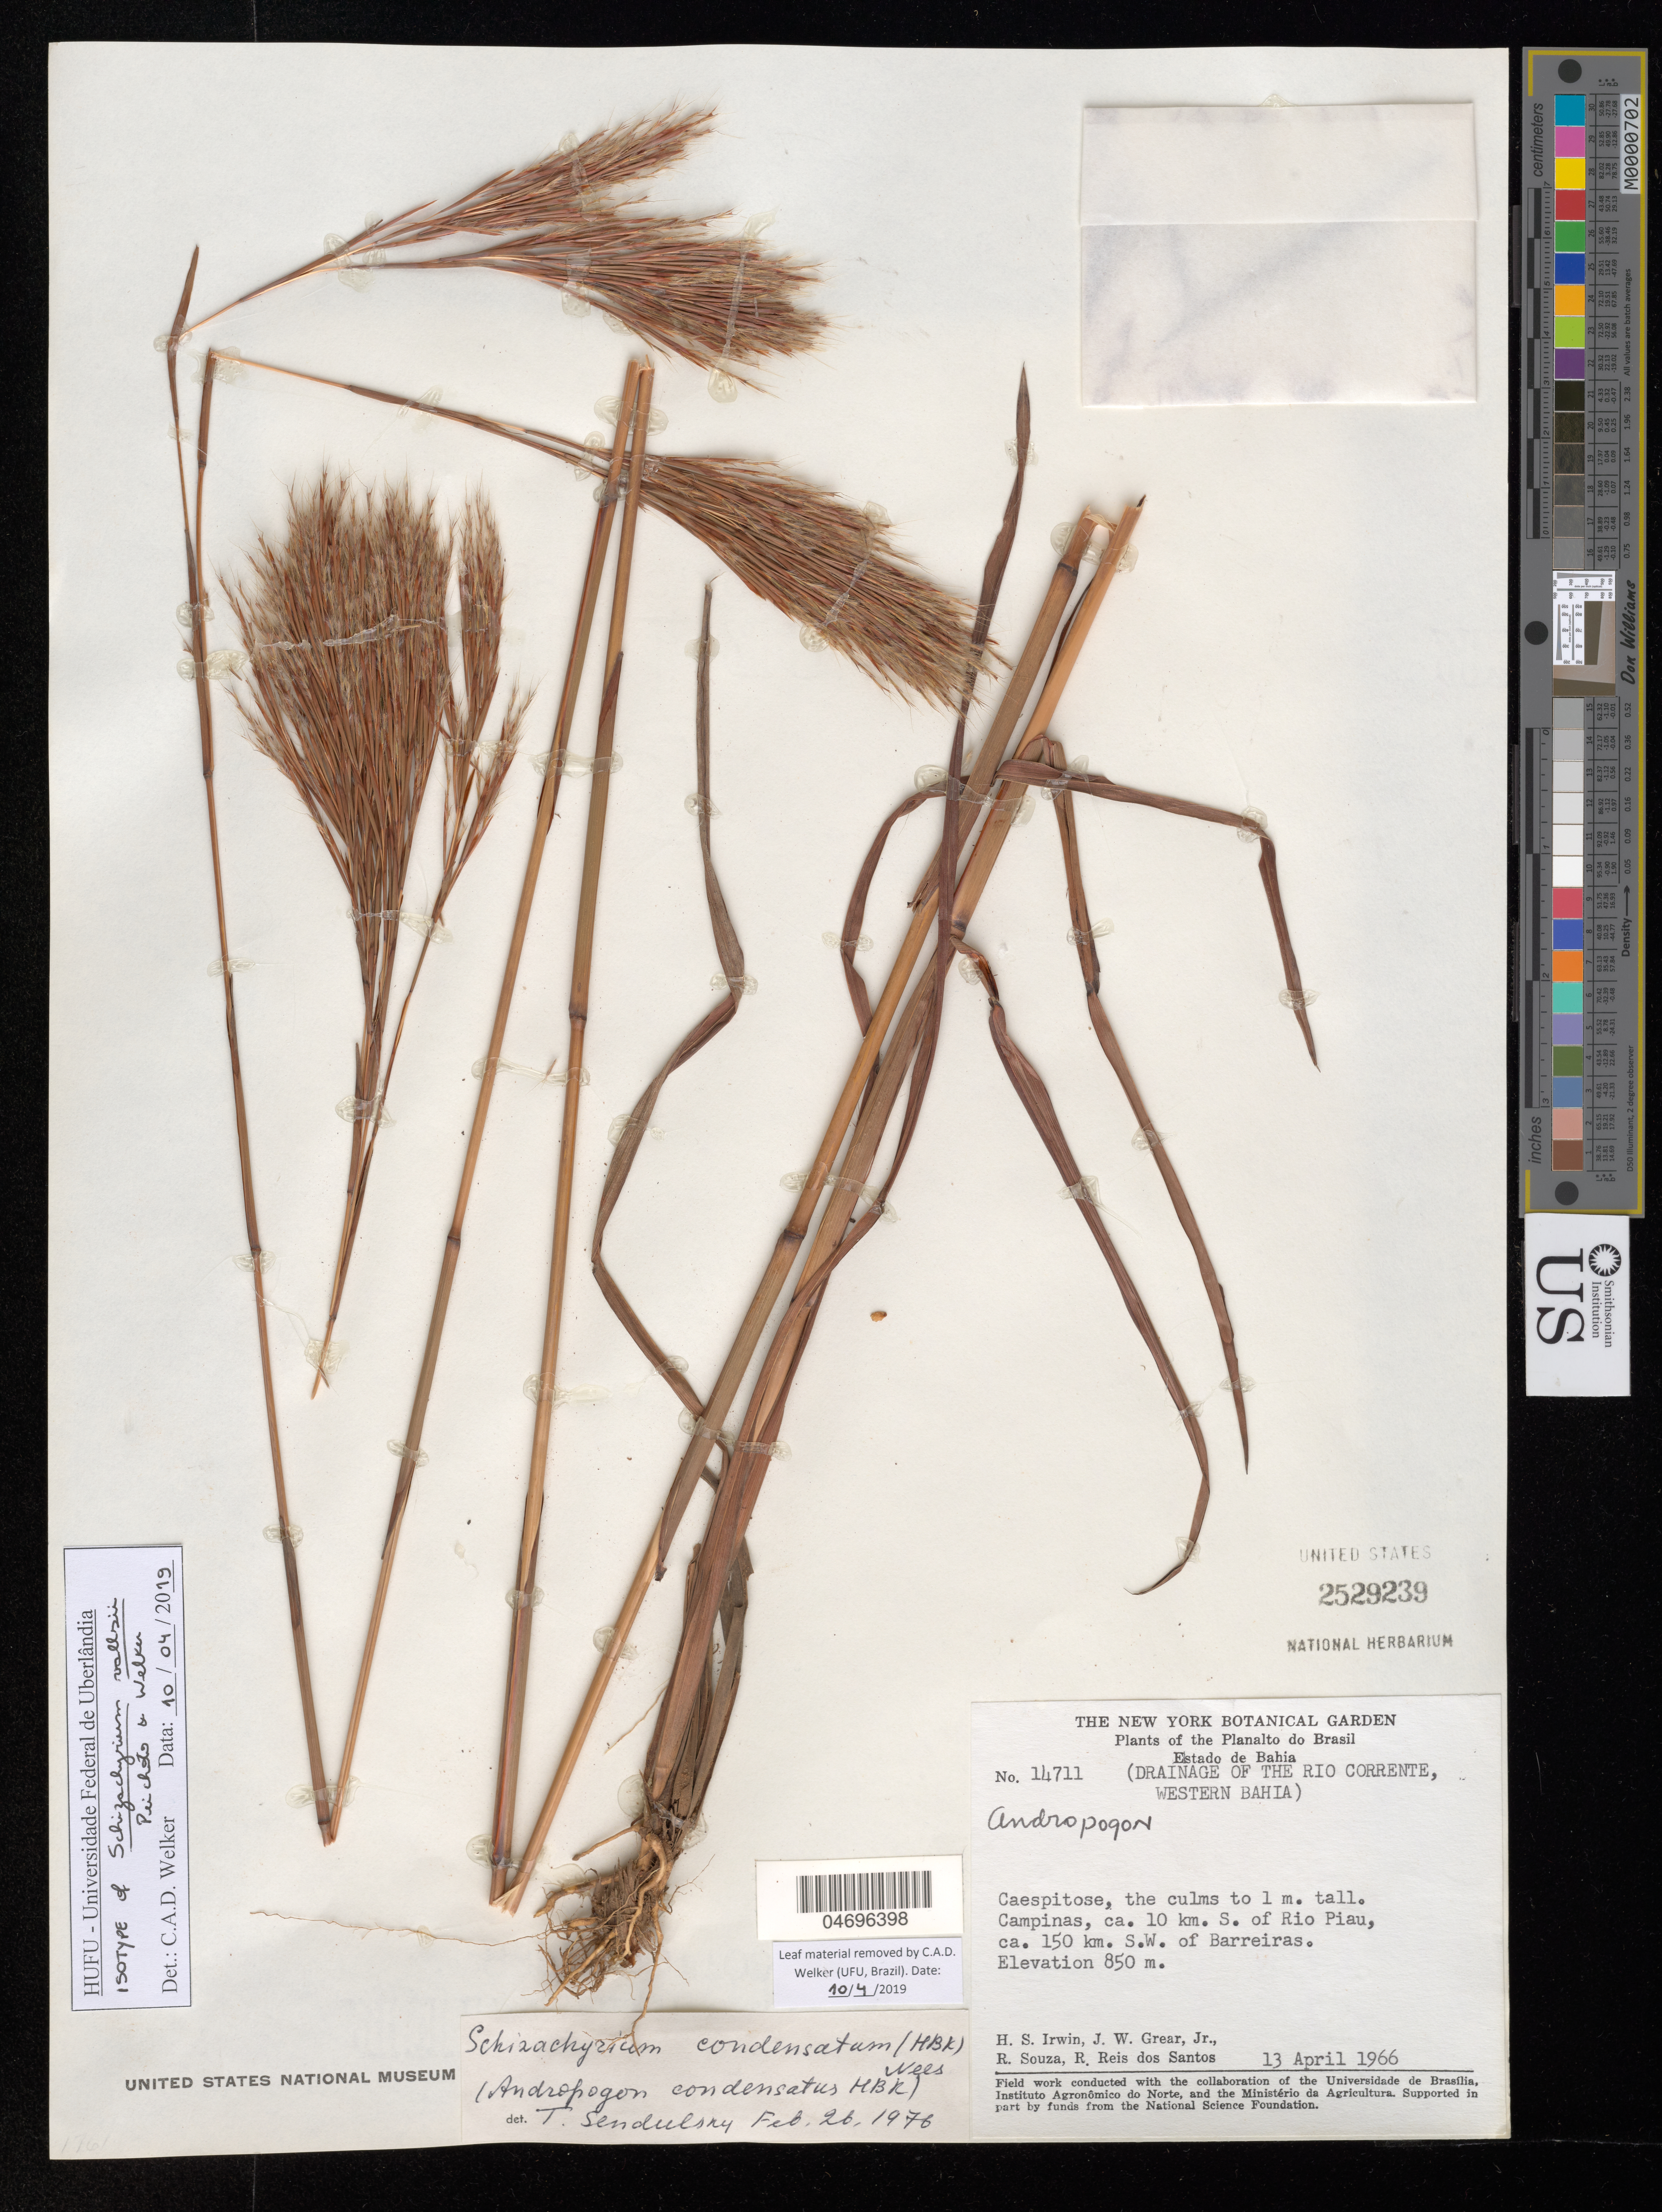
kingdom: Plantae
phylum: Tracheophyta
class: Liliopsida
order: Poales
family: Poaceae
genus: Schizachyrium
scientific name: Schizachyrium vallsii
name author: Peichoto & Welker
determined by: Welker, C. A. D.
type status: Isotype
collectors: H. Irwin, J. W. Grear, R. Souza & R. Reis dos Santos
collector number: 14711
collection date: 1966-04-13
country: Brazil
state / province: Bahia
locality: Planalto do Brasil. (Drainage of the Rio Corrente, Western Bahia). Campinas, ca. 10 km. S. of Rio Piau, ca. 150 km. S.W. of Barreiras.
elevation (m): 850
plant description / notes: Det: C.A.D. Welker Data: 10/04/2019; Leaf material removed by C.A.D. Welker (UFU, Brazil), Date: 10/4/2019.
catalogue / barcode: US 2529239